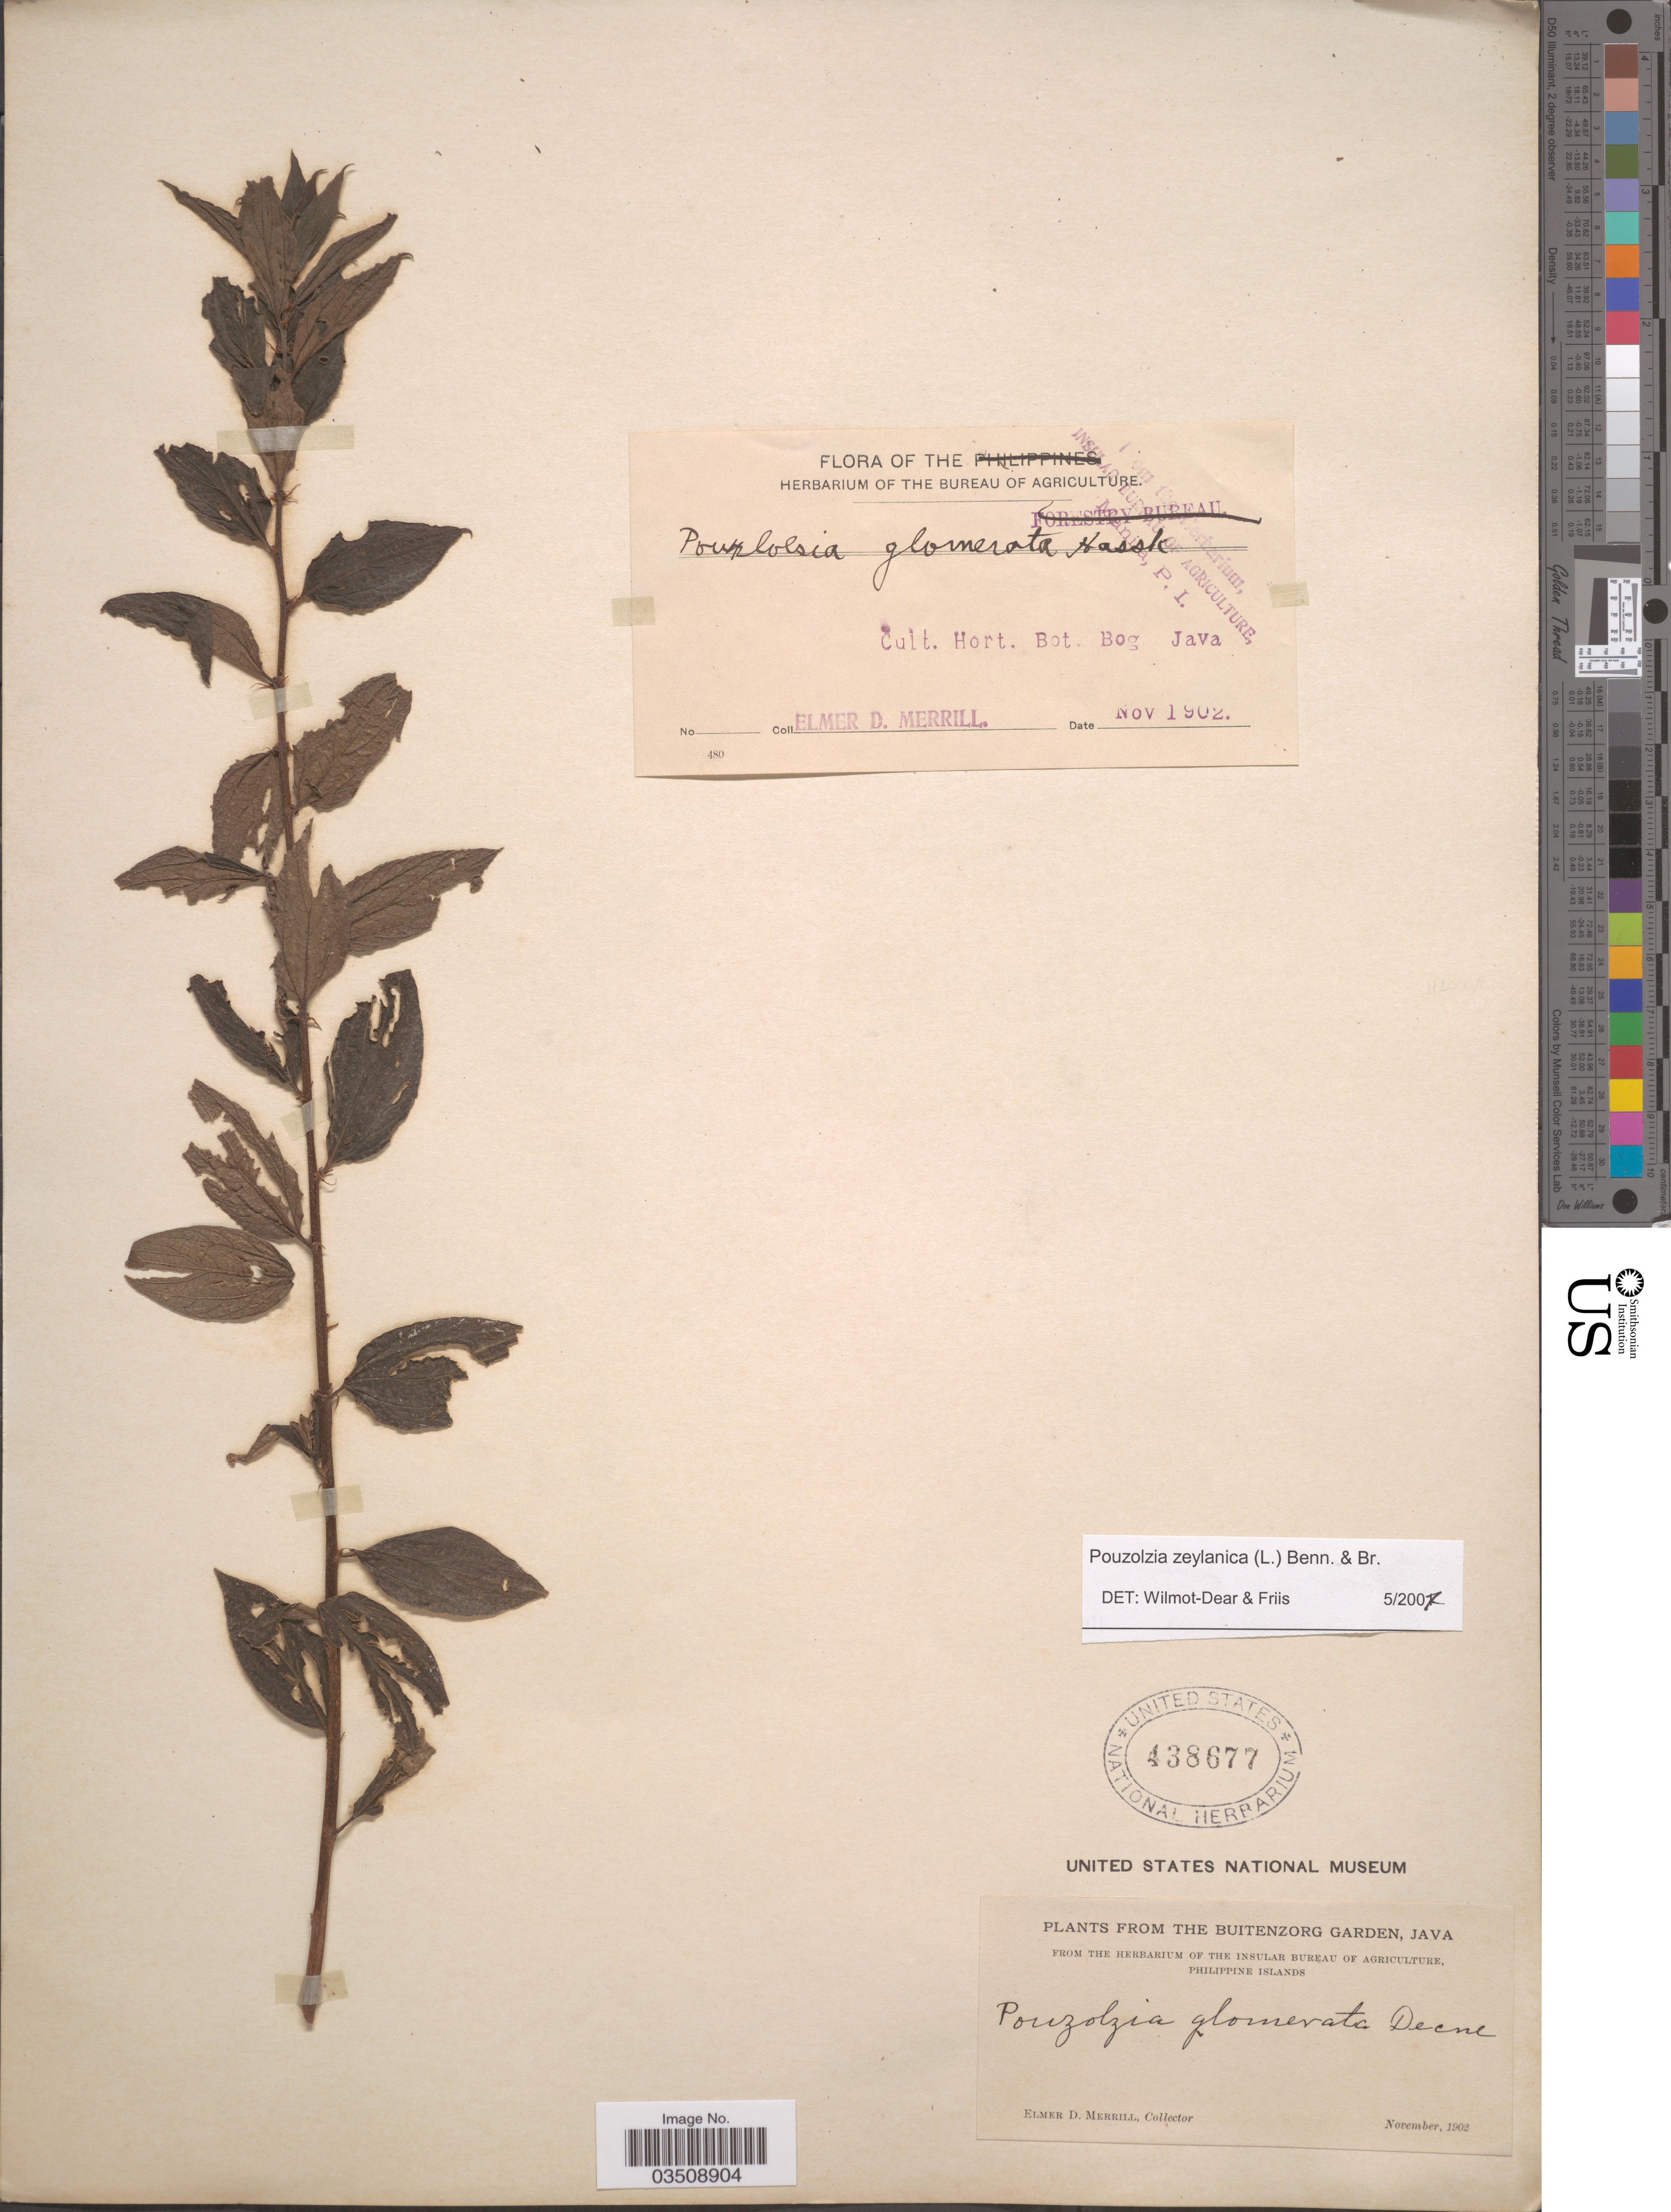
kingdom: Plantae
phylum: Tracheophyta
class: Magnoliopsida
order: Rosales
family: Urticaceae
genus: Pouzolzia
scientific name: Pouzolzia zeylanica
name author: (L.) Benn.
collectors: E. D. Merrill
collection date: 1902-11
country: Indonesia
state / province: Java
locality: Buitenzorg Garden. Cult. Hort. Bot. Bog.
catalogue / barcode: US 438677